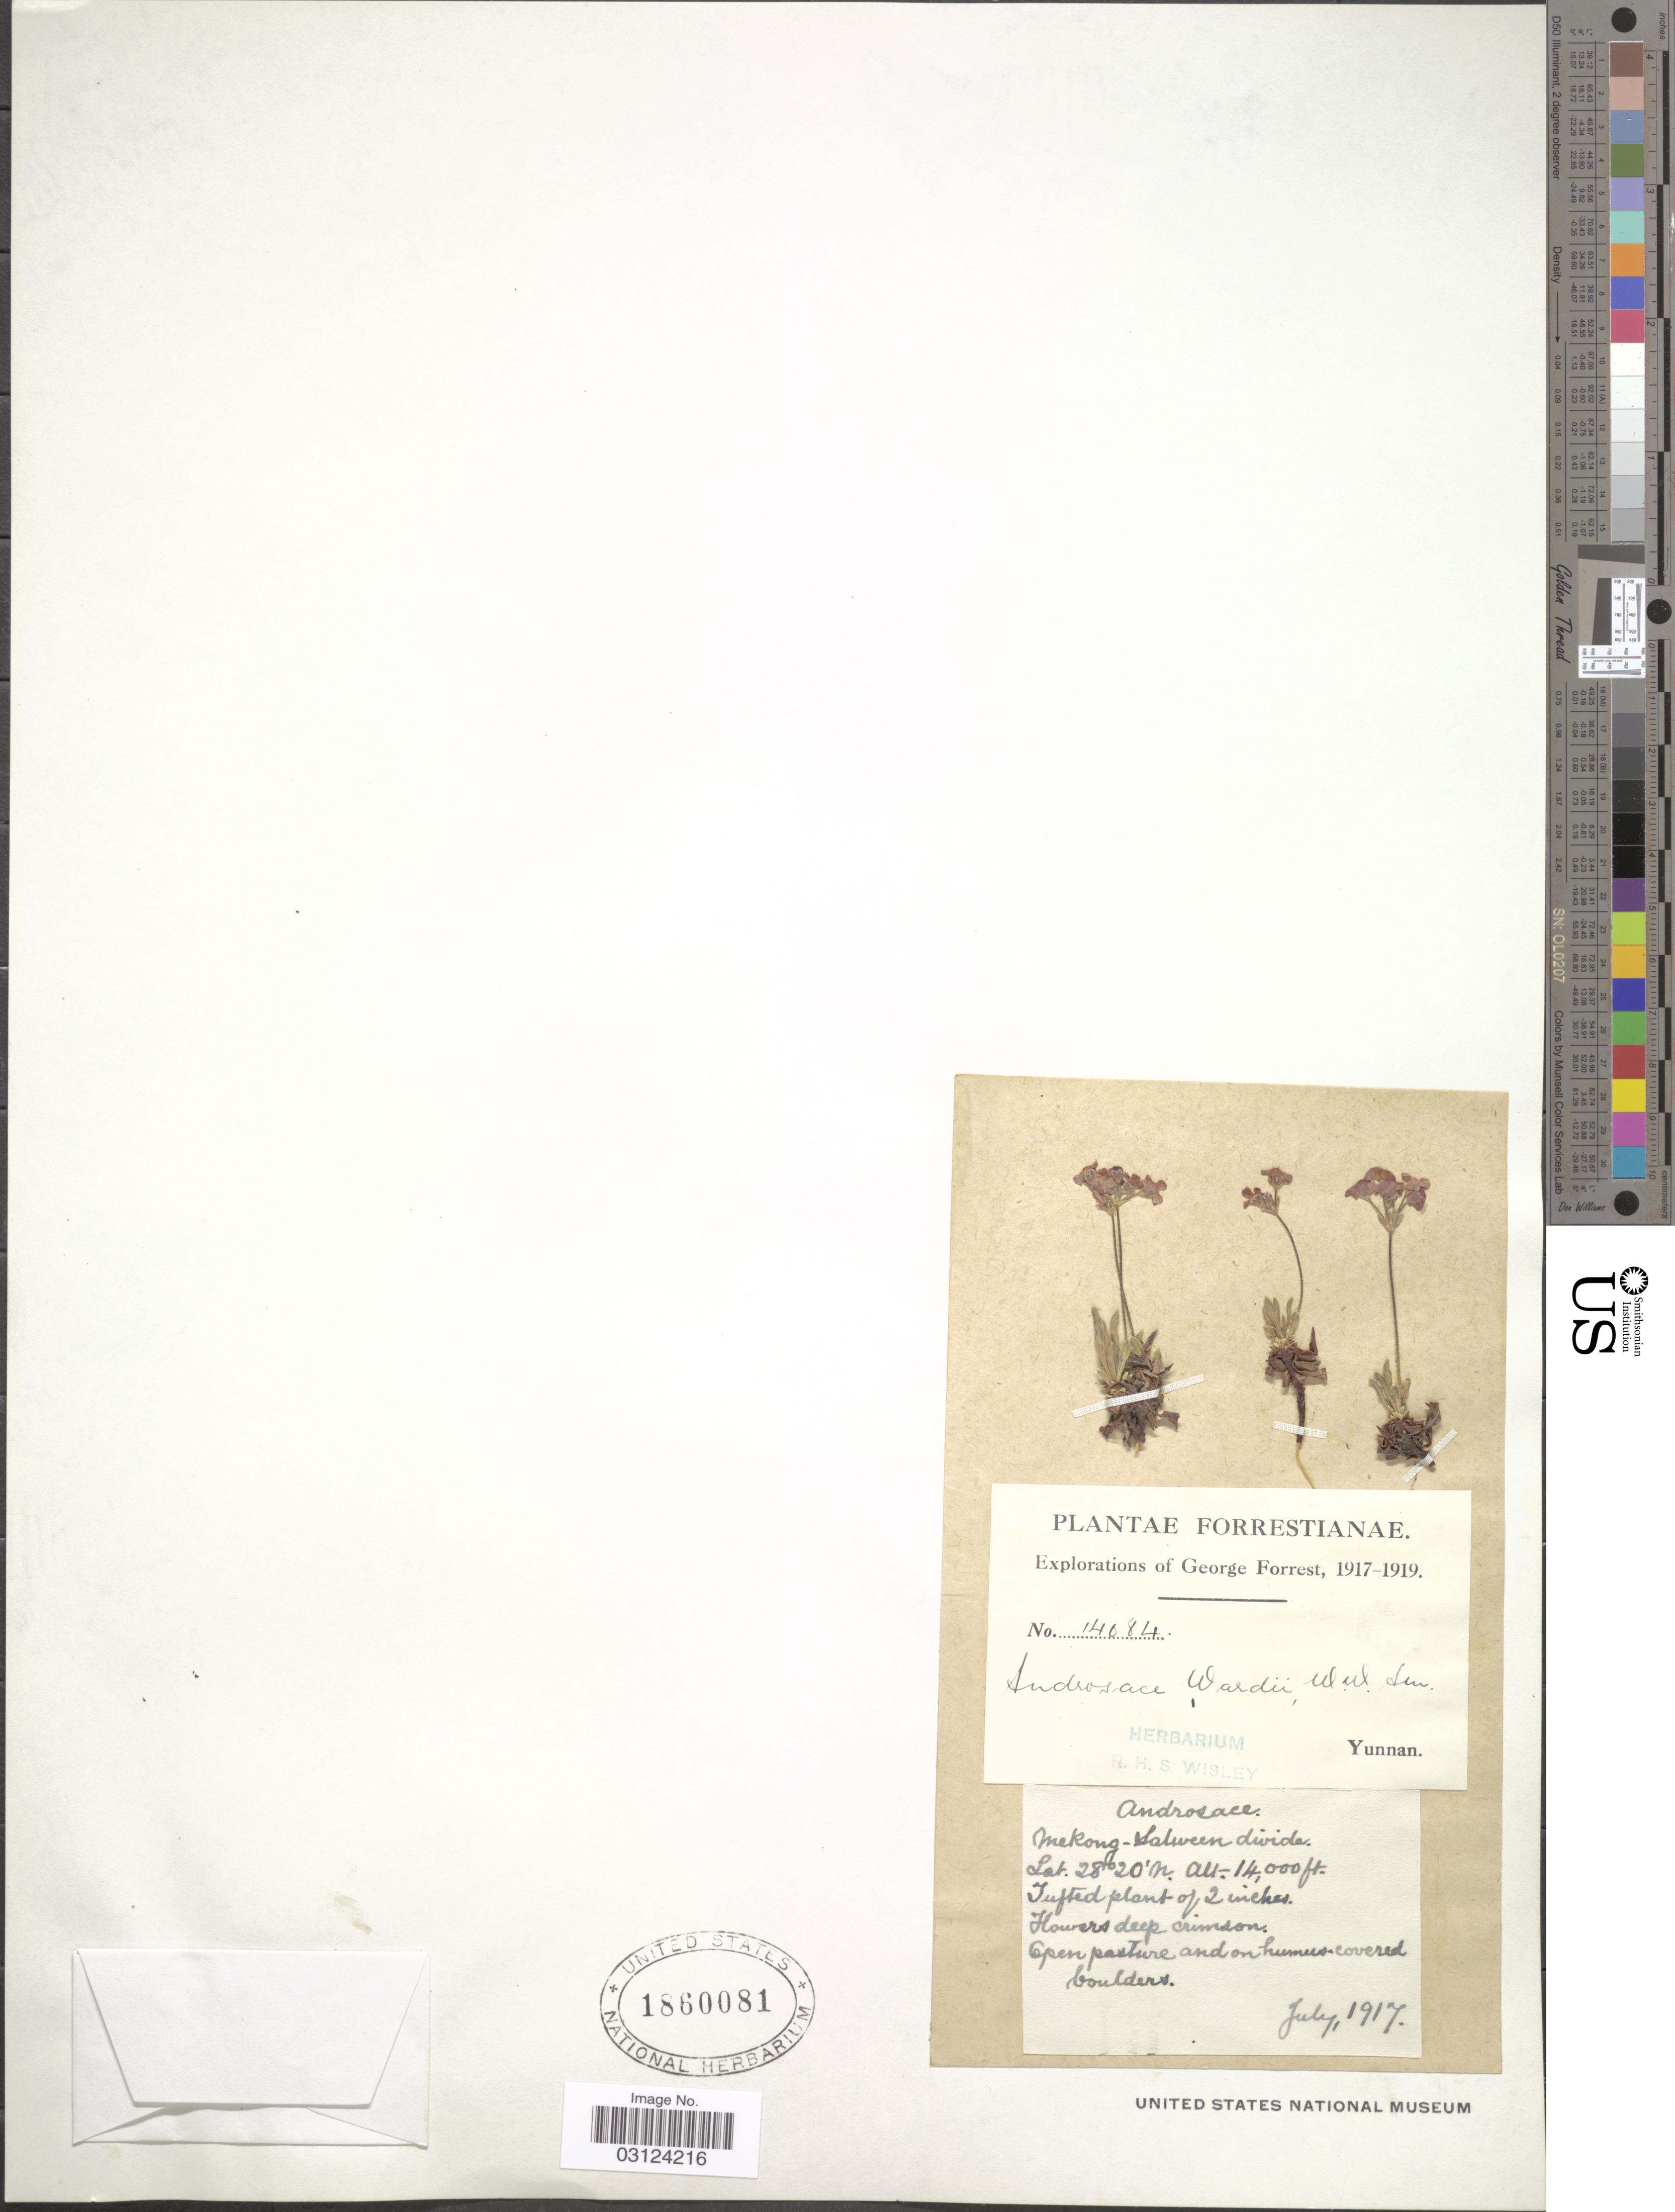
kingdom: Plantae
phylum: Tracheophyta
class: Magnoliopsida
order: Ericales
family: Primulaceae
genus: Androsace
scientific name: Androsace wardii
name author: W.W. Sm.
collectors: G. Forrest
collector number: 14084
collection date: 1917-07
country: China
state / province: Yunnan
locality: Mekong-Salween divide.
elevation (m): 4267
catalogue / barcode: US 1860081